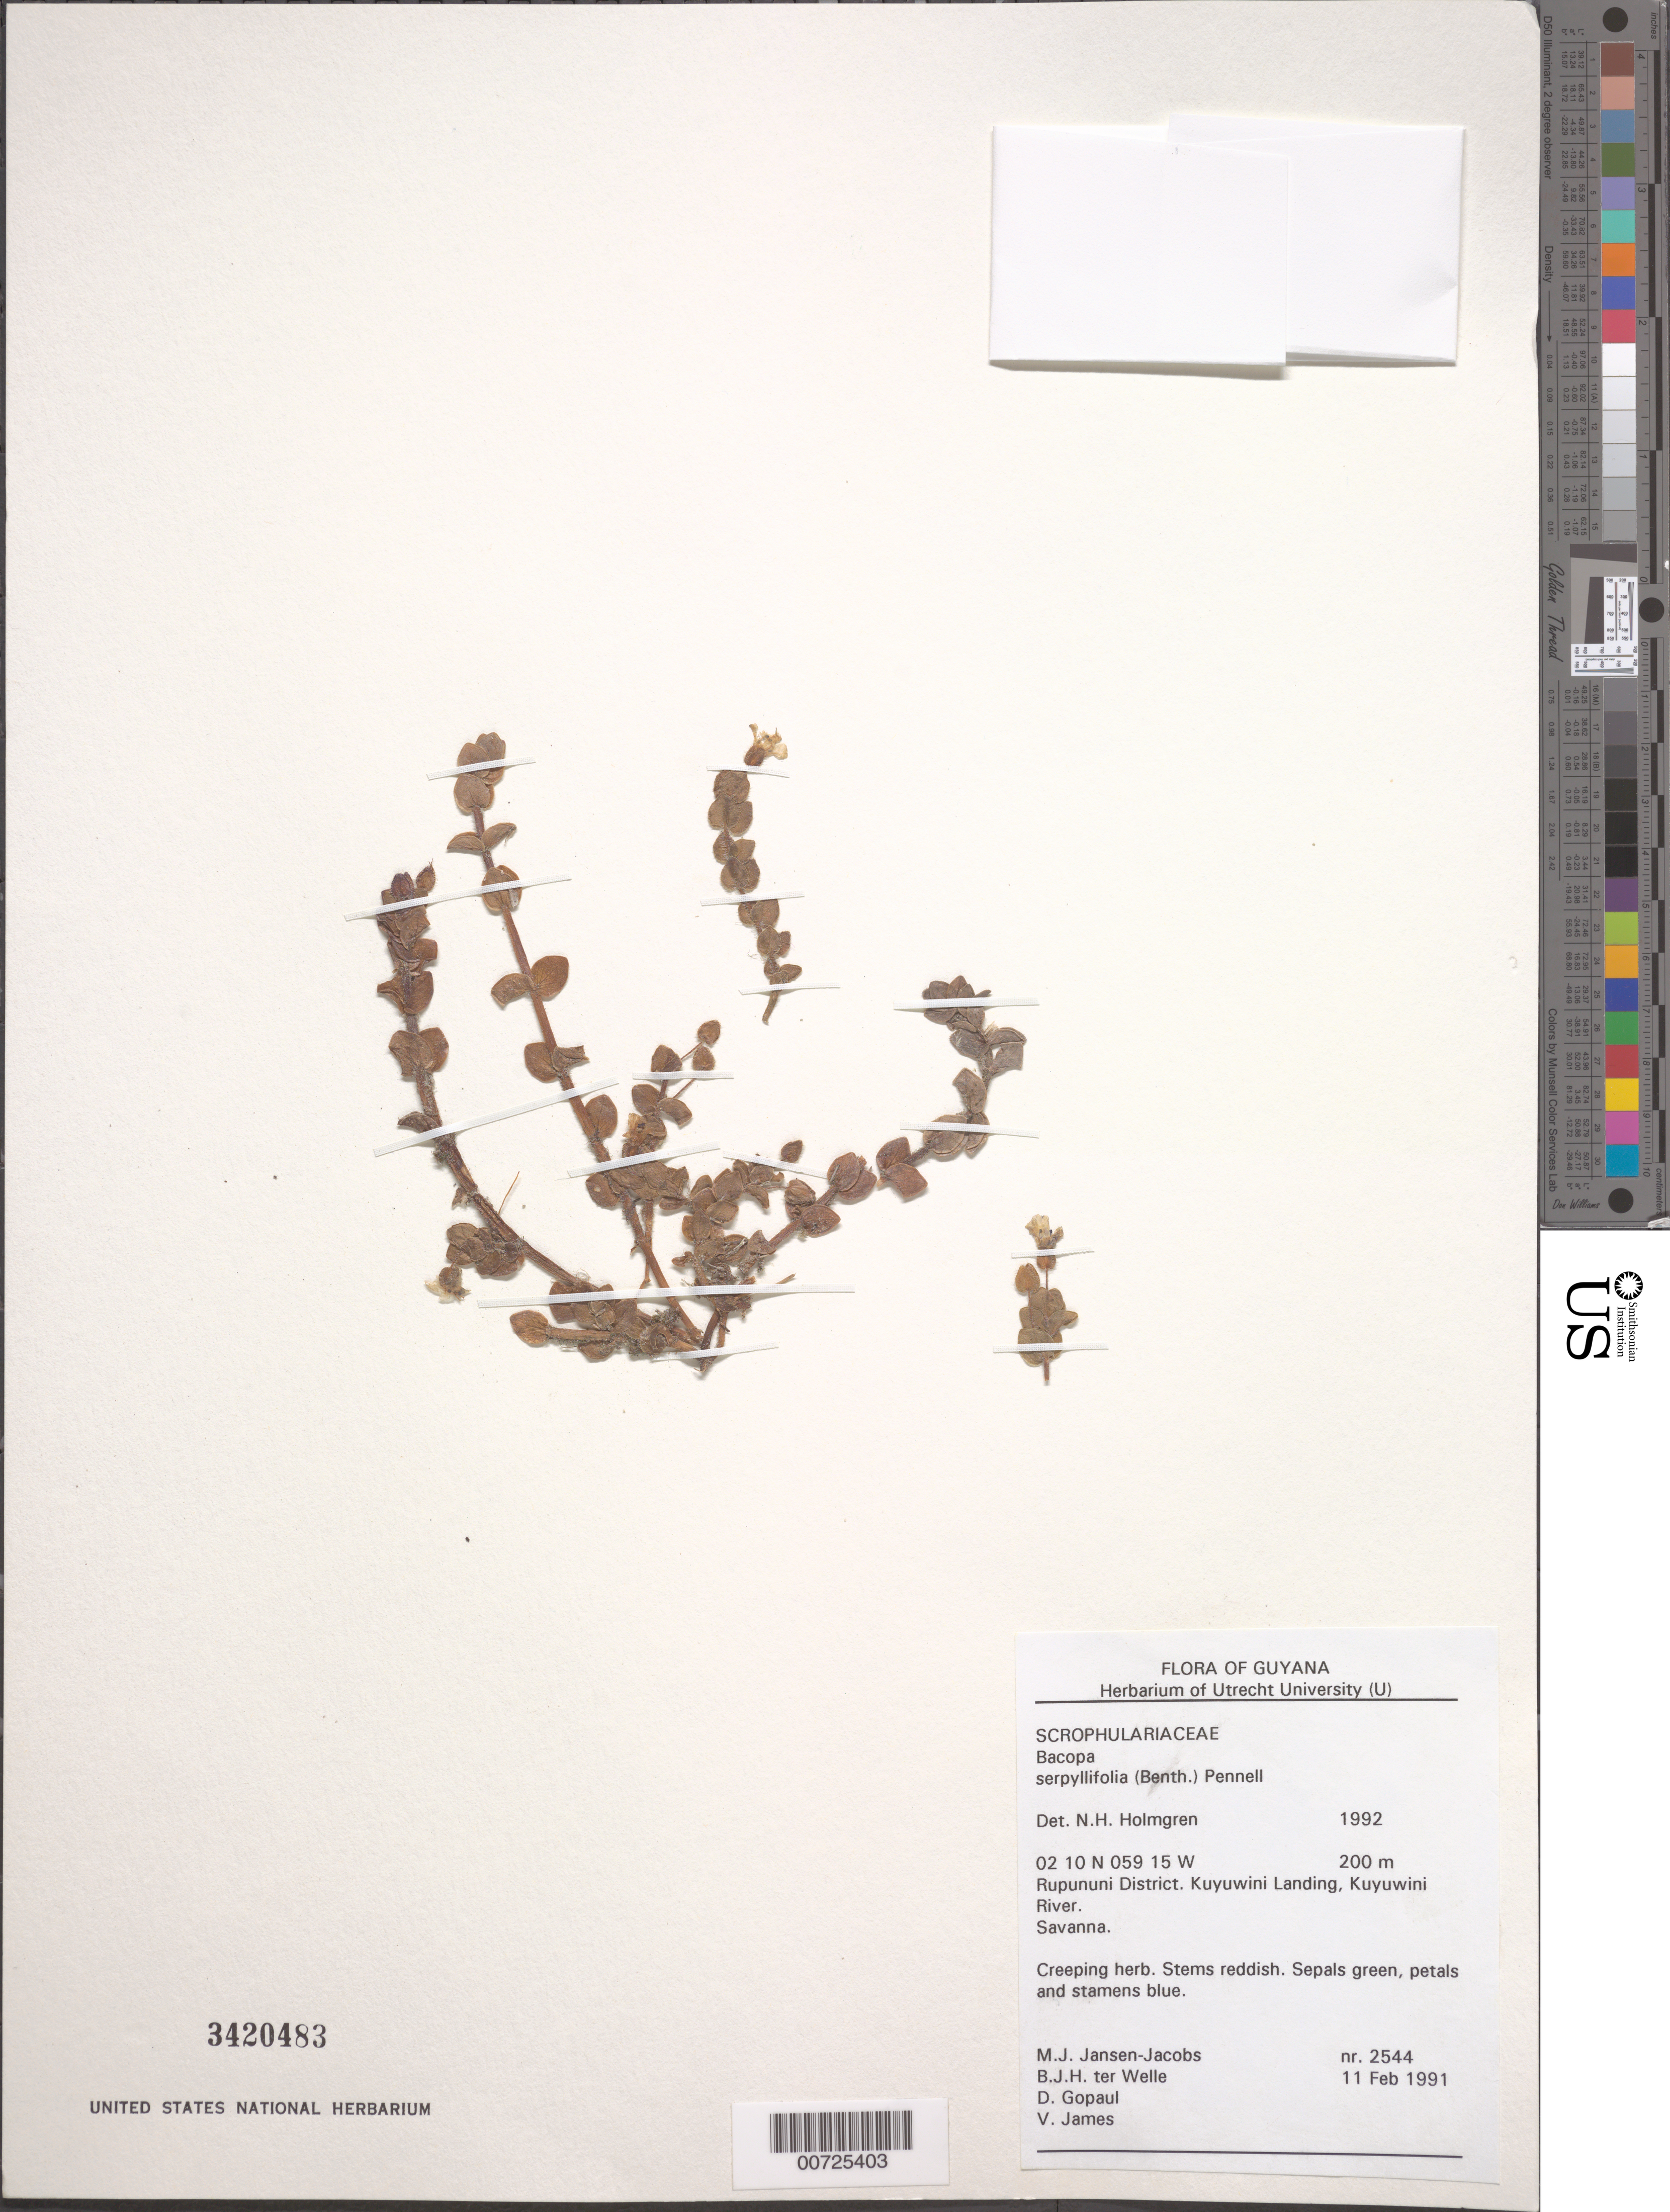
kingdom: Plantae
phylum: Tracheophyta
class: Magnoliopsida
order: Lamiales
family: Plantaginaceae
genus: Bacopa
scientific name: Bacopa serpyllifolia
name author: (Benth.) Pennell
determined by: Holmgren, N. H., (NY), New York Botanical Garden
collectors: M. J. Jansen-Jacobs, B. Welle, D. Gopaul & V. James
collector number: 2544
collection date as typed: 11-Feb-91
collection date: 1991-02-11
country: Guyana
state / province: U. Takutu-U. Essequibo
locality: Kuyuwini Landing, Kuyuwini River, Rupununi District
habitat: Savanna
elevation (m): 200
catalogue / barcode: US 3420483